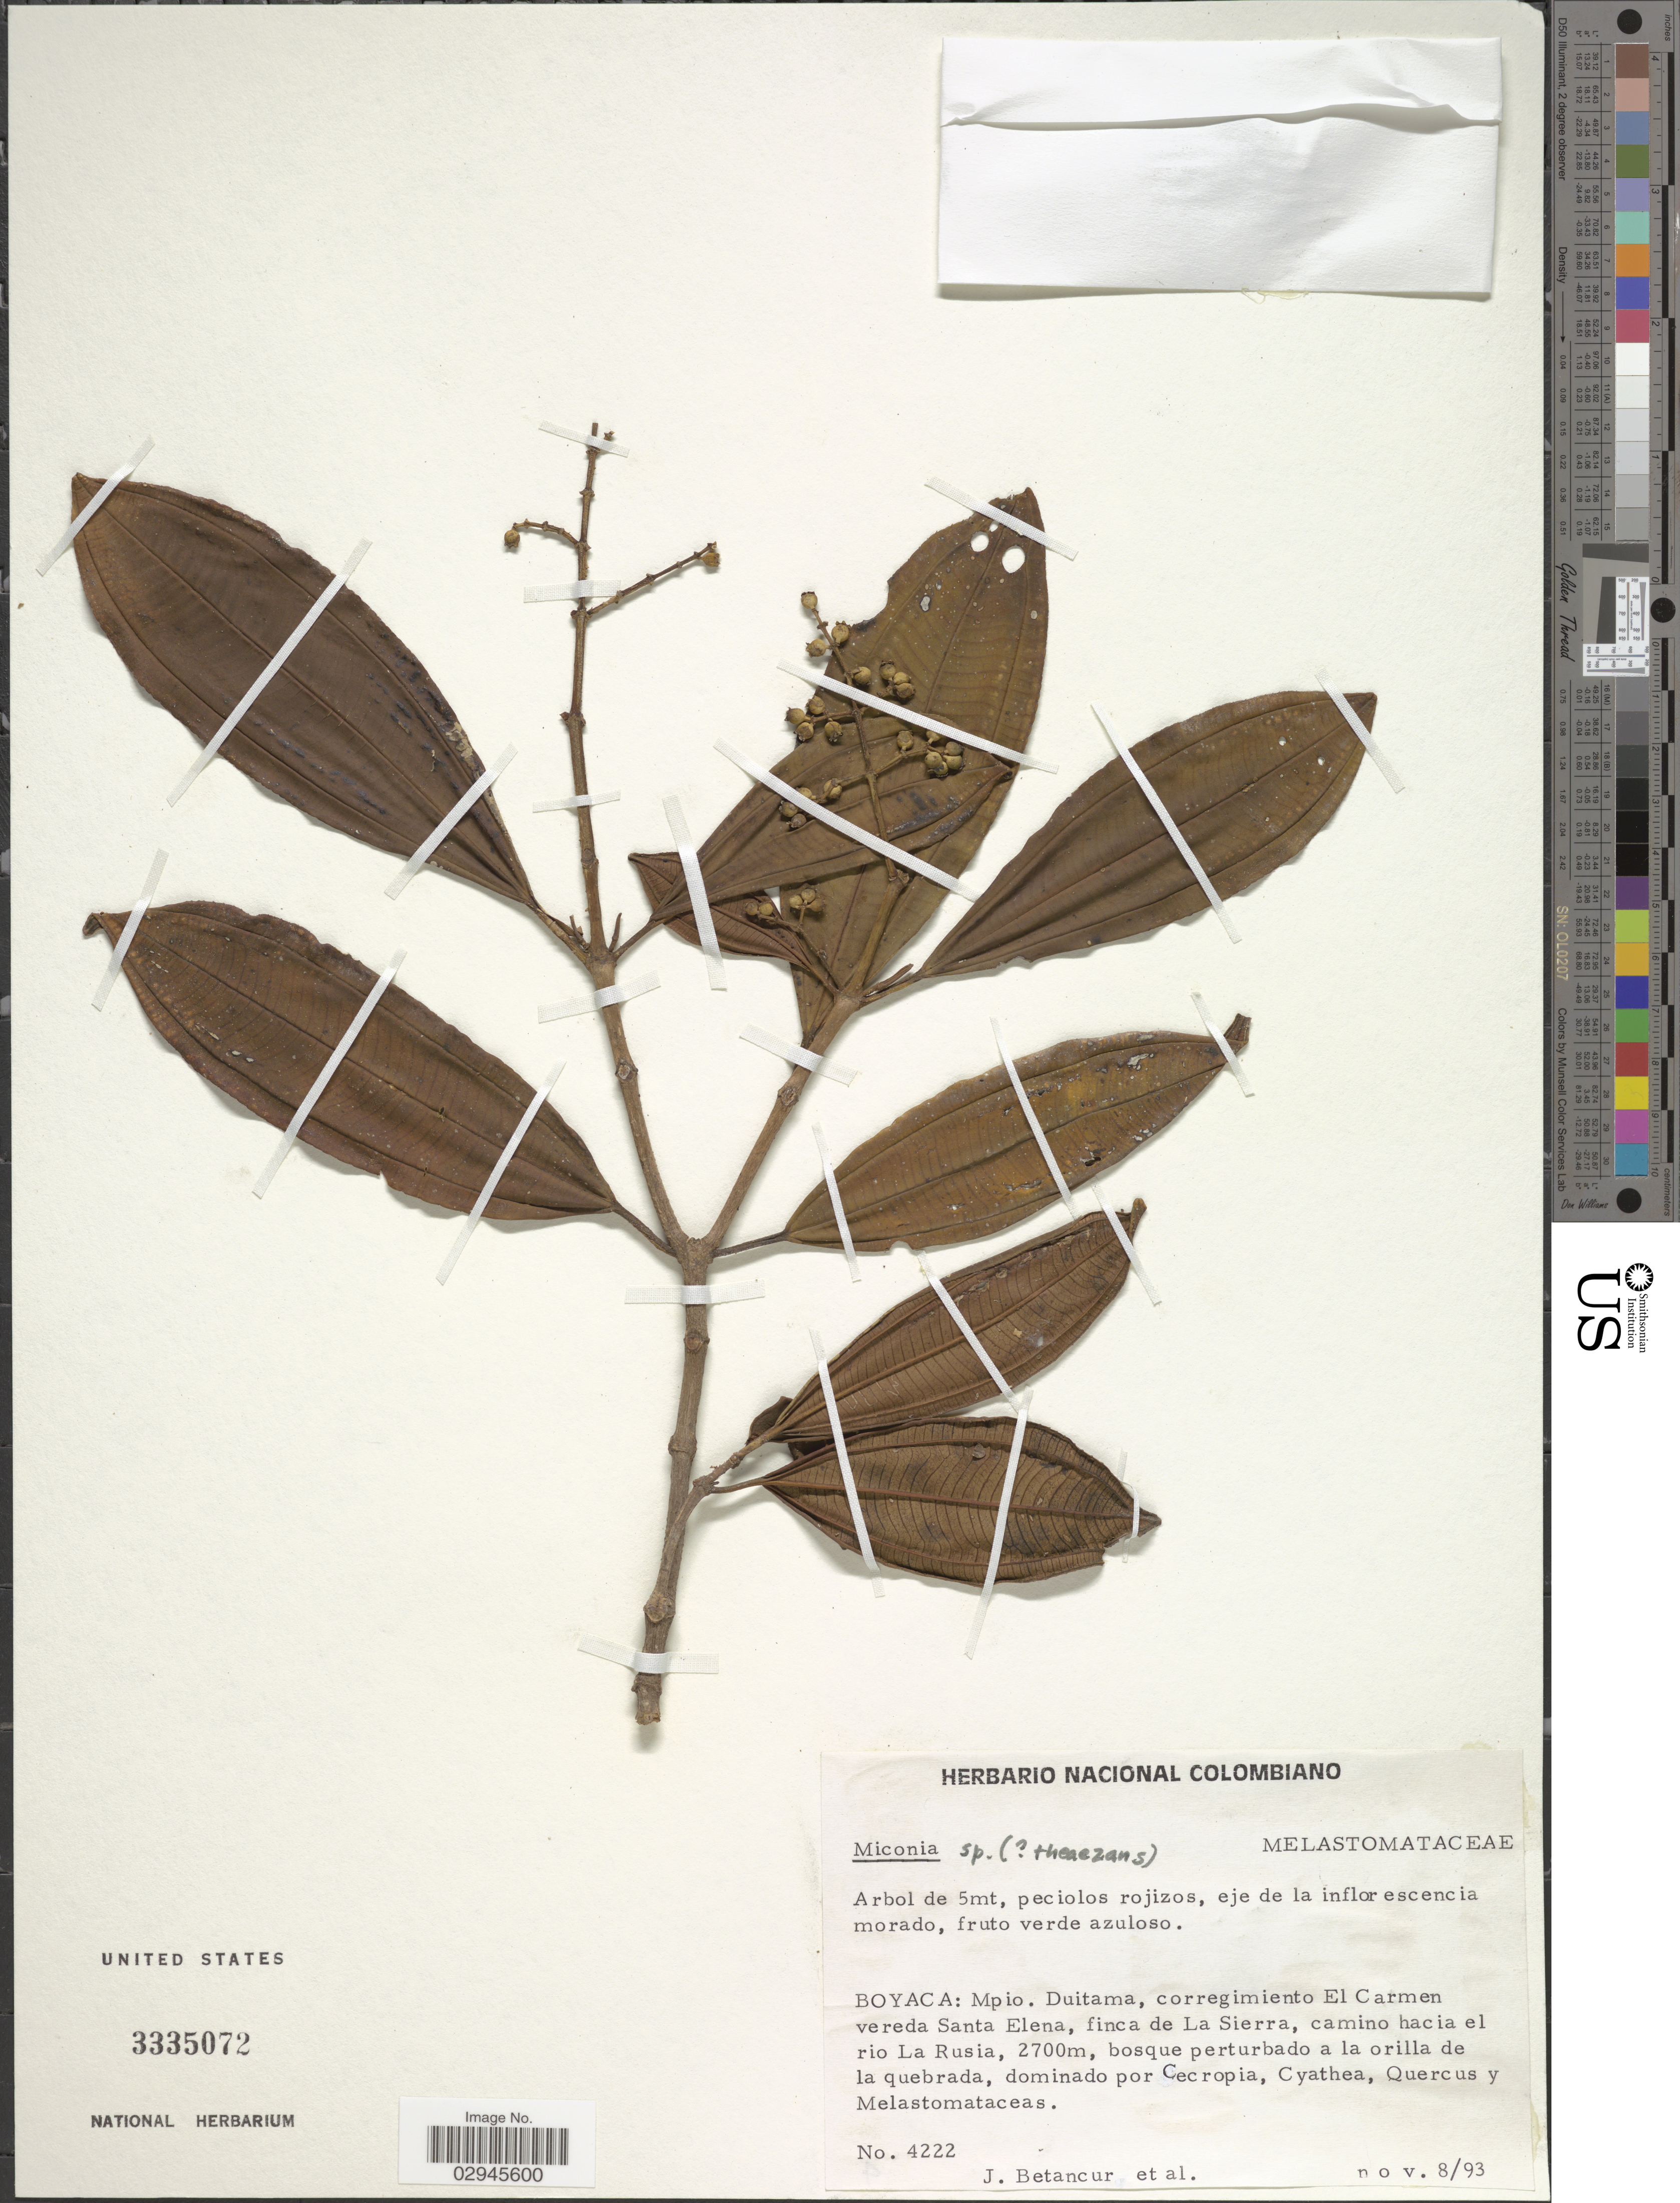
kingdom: Plantae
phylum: Tracheophyta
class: Magnoliopsida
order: Myrtales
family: Melastomataceae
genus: Miconia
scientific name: Miconia sp.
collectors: J. Betancur & et al.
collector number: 4222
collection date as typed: Transcribed d/m/y: 8/11/93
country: Colombia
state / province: Boyacá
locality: Mpio. Duitana, corregimiento El Carmen vereda Santa Elena, finca de La Sierra, camino hacia el rio La Rusia.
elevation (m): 2700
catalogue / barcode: US 3335072